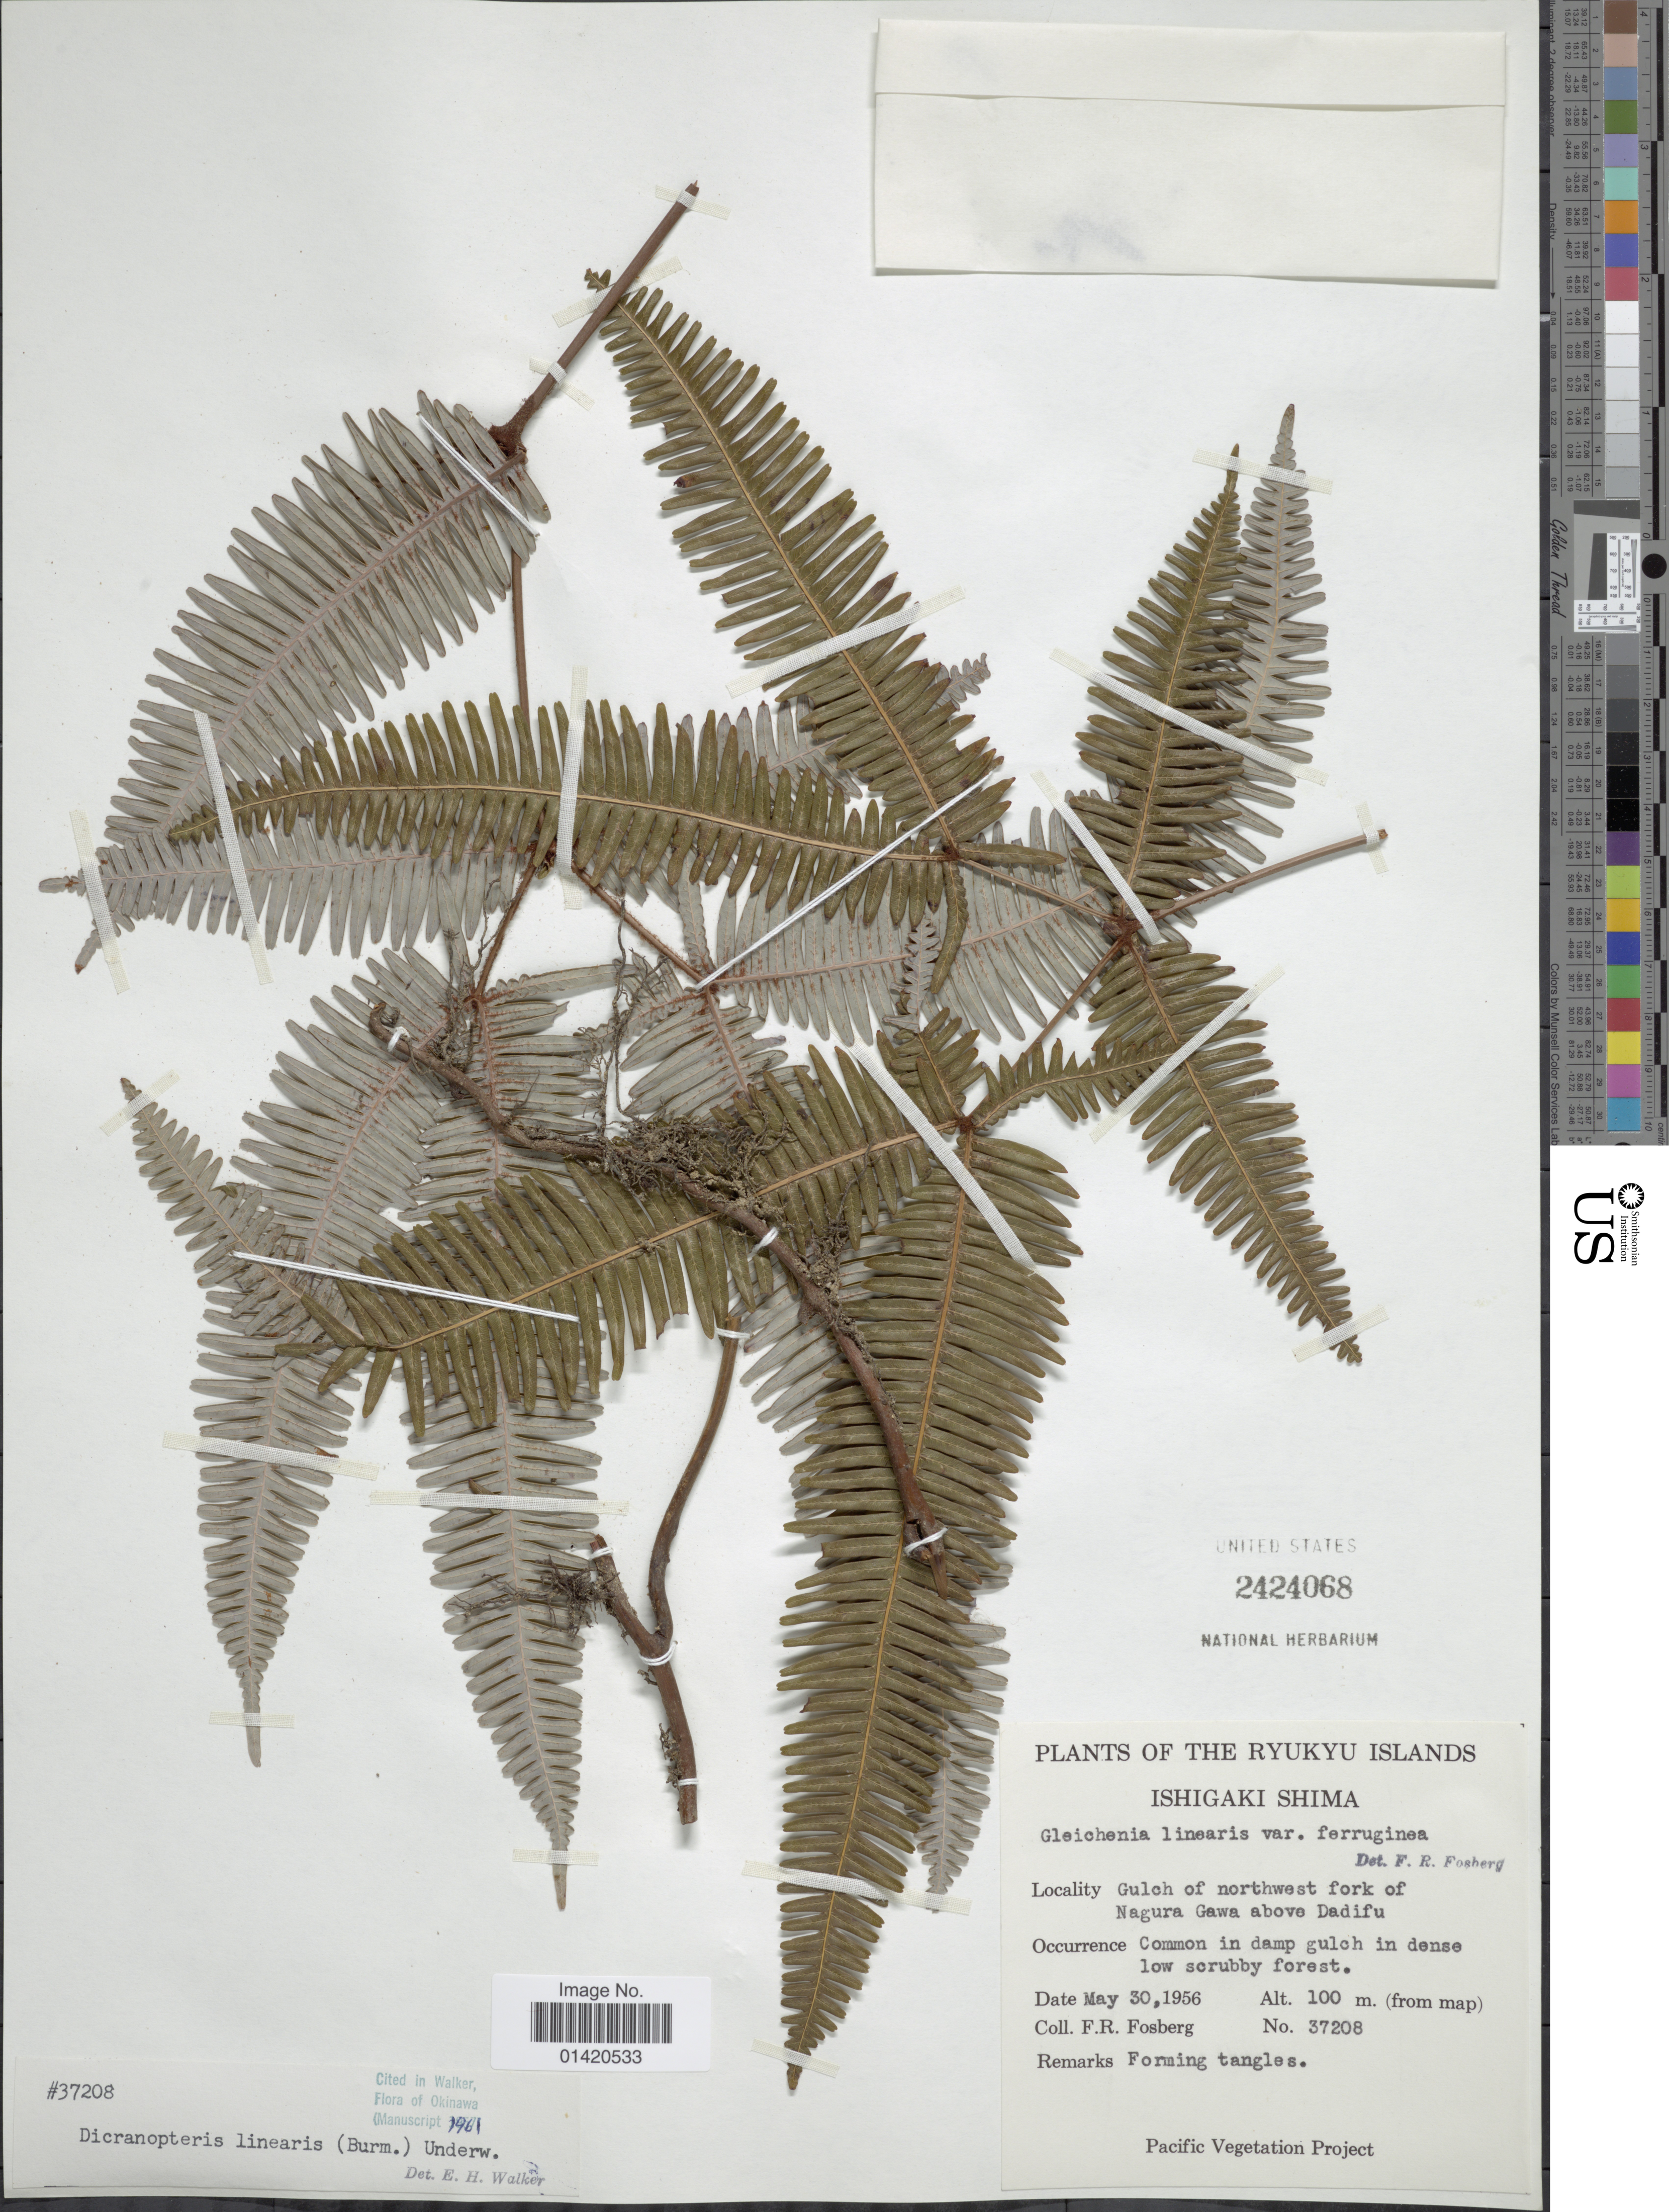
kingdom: Plantae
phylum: Tracheophyta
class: Polypodiopsida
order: Gleicheniales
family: Gleicheniaceae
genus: Dicranopteris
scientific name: Dicranopteris linearis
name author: (Burm. f.) Underw.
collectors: F. R. Fosberg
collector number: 37208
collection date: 1956-05-30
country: Japan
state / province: Okinawa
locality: The Ryukyu Islands, Ishigaki Shima, Gulch of northwest fork of Nagura Gawa above Dadifu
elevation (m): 100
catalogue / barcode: US 2424068